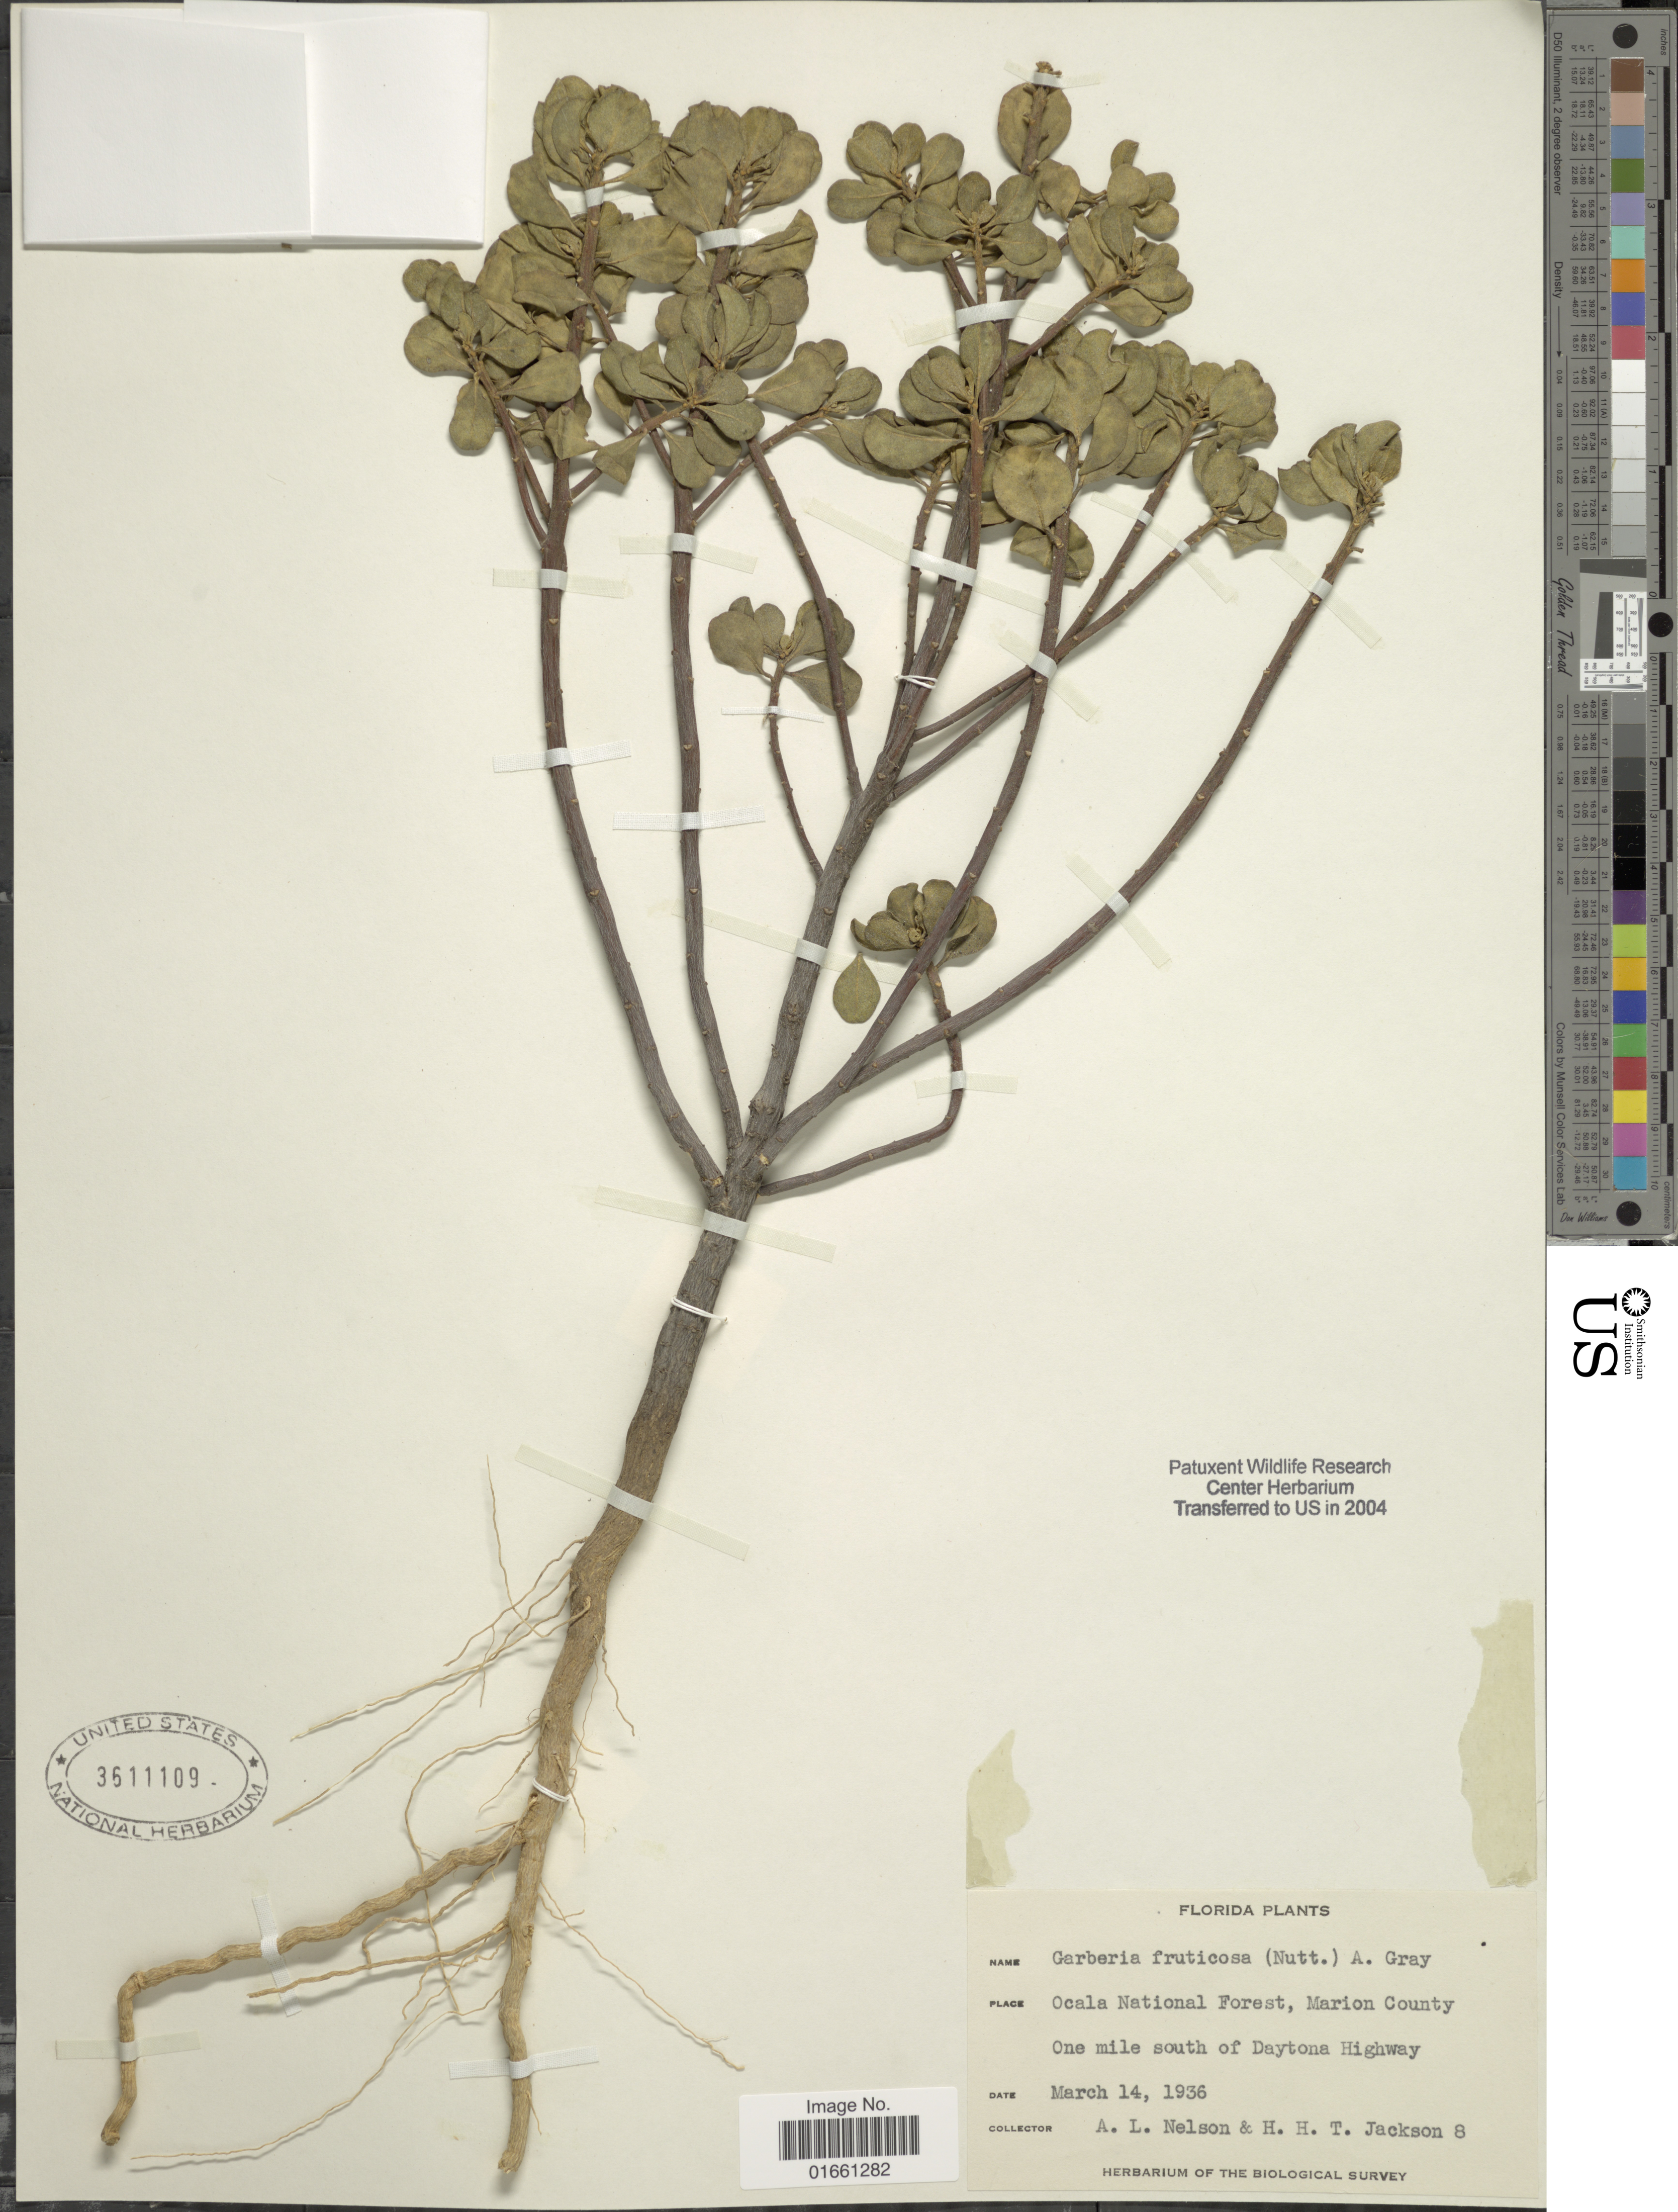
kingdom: Plantae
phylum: Tracheophyta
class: Magnoliopsida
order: Asterales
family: Asteraceae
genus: Garberia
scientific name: Garberia heterophylla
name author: (W. Bartram) Merr. & F. Harper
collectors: A. L. Nelson & H. Jackson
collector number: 8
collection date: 1936-03-14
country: United States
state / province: Florida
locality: Ocala National Forest, Marion County, One Mile south of Daytona Highway.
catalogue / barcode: US 3511109